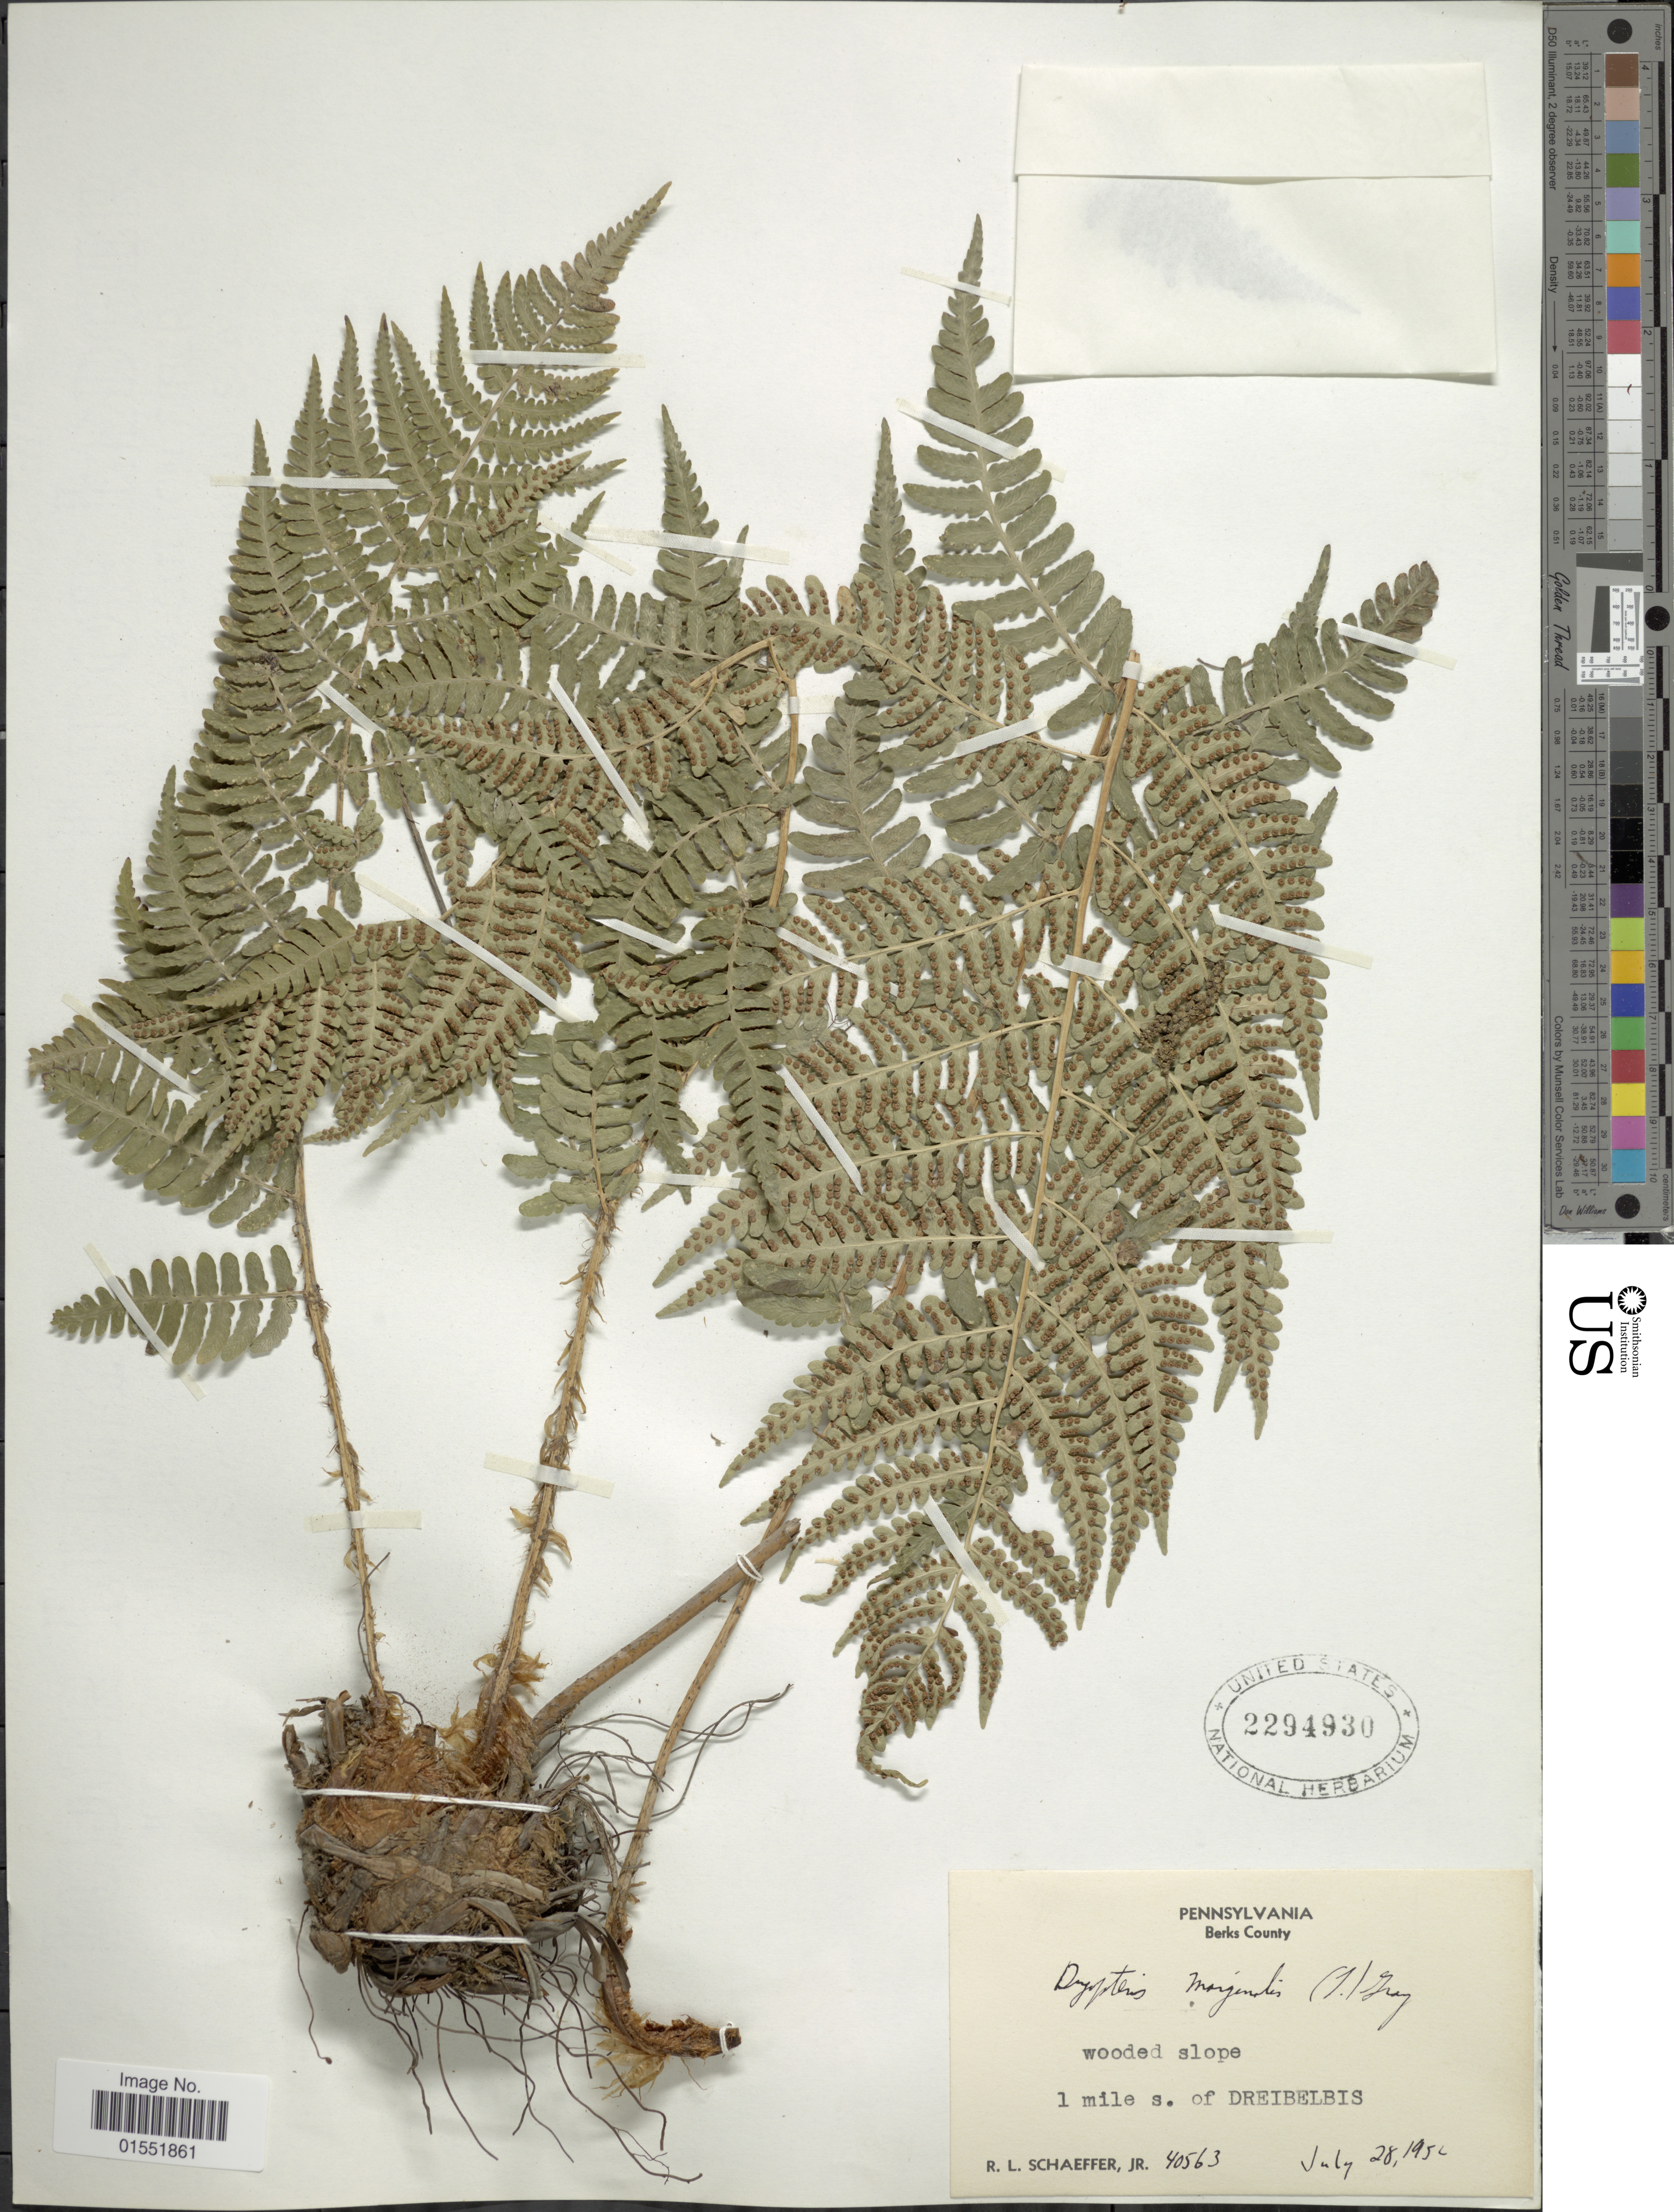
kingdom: Plantae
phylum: Tracheophyta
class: Polypodiopsida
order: Polypodiales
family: Dryopteridaceae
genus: Dryopteris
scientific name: Dryopteris marginalis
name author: (L.) A. Gray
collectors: R. L. Schaeffer Jr.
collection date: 1952-07-28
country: United States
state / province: Pennsylvania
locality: Berks County. 1 mile s. of Dreibelbis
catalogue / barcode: US 2294930